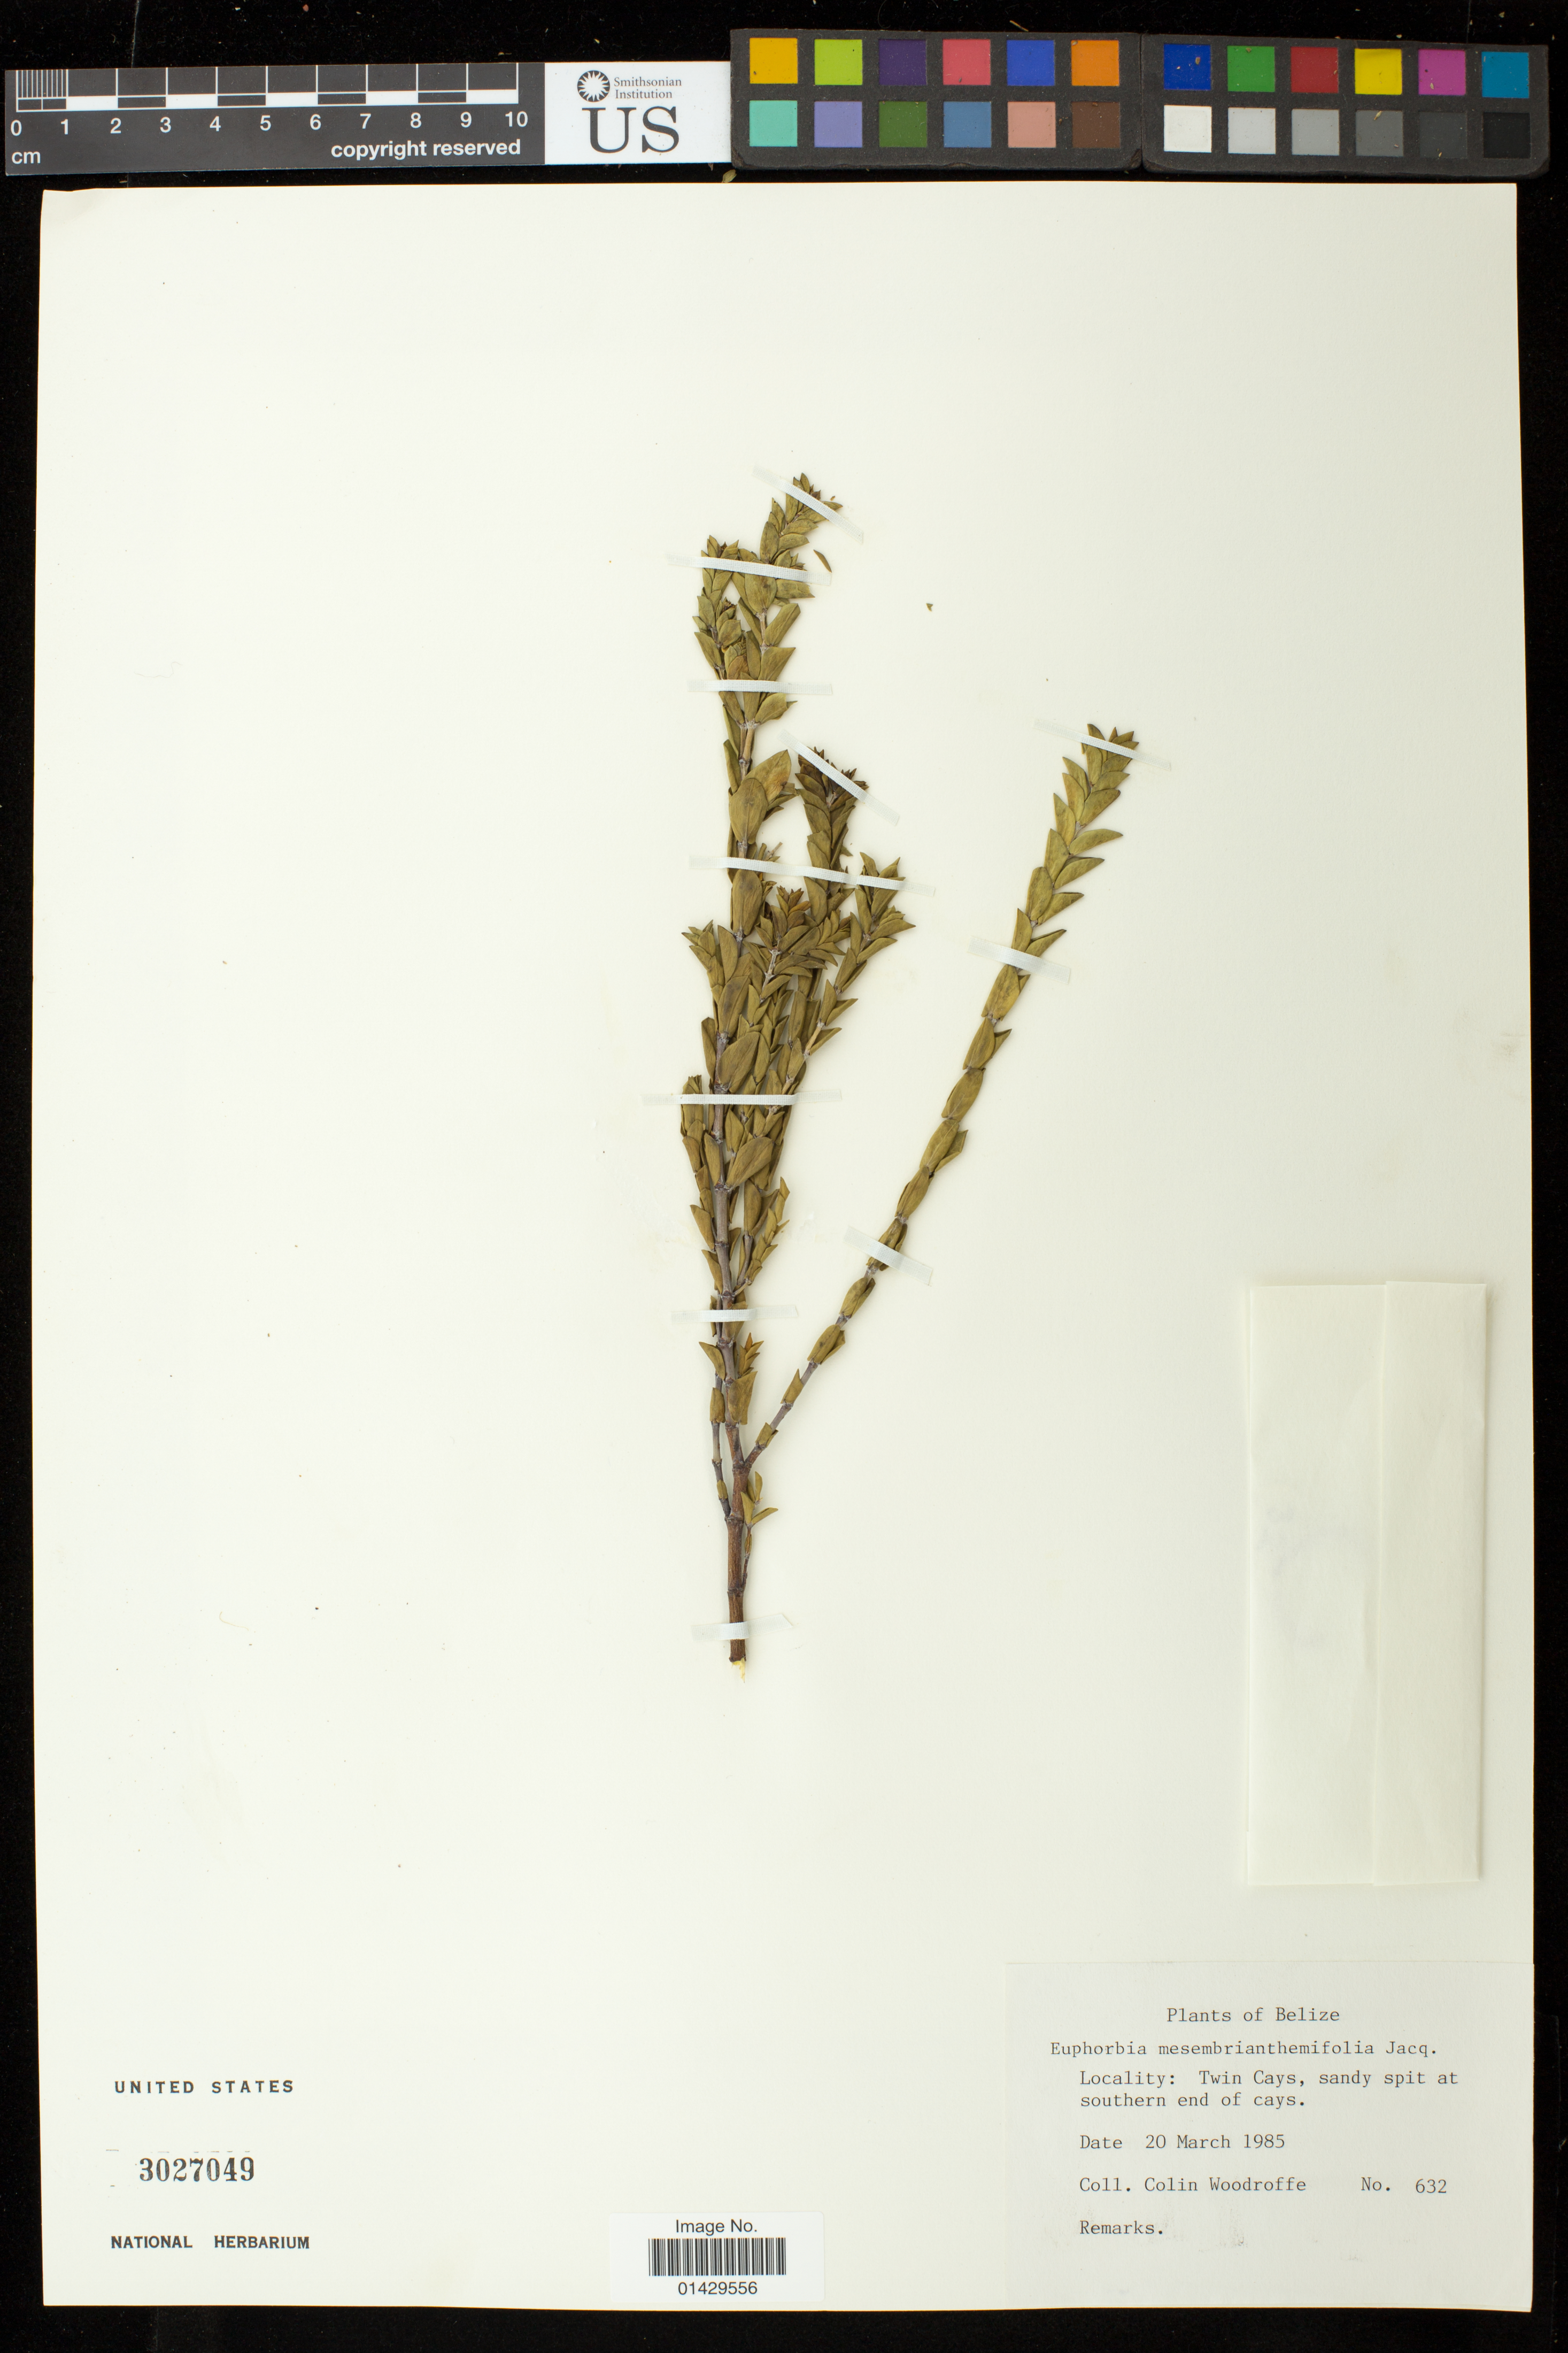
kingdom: Plantae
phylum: Tracheophyta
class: Magnoliopsida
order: Malpighiales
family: Euphorbiaceae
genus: Euphorbia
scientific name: Euphorbia mesembryanthemifolia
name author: Jacq.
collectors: C. Woodroffe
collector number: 632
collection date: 1985-03-20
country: Belize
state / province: Stann Creek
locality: Twin Cays, sandy spit at southern end of cays.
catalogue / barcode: US 3027049